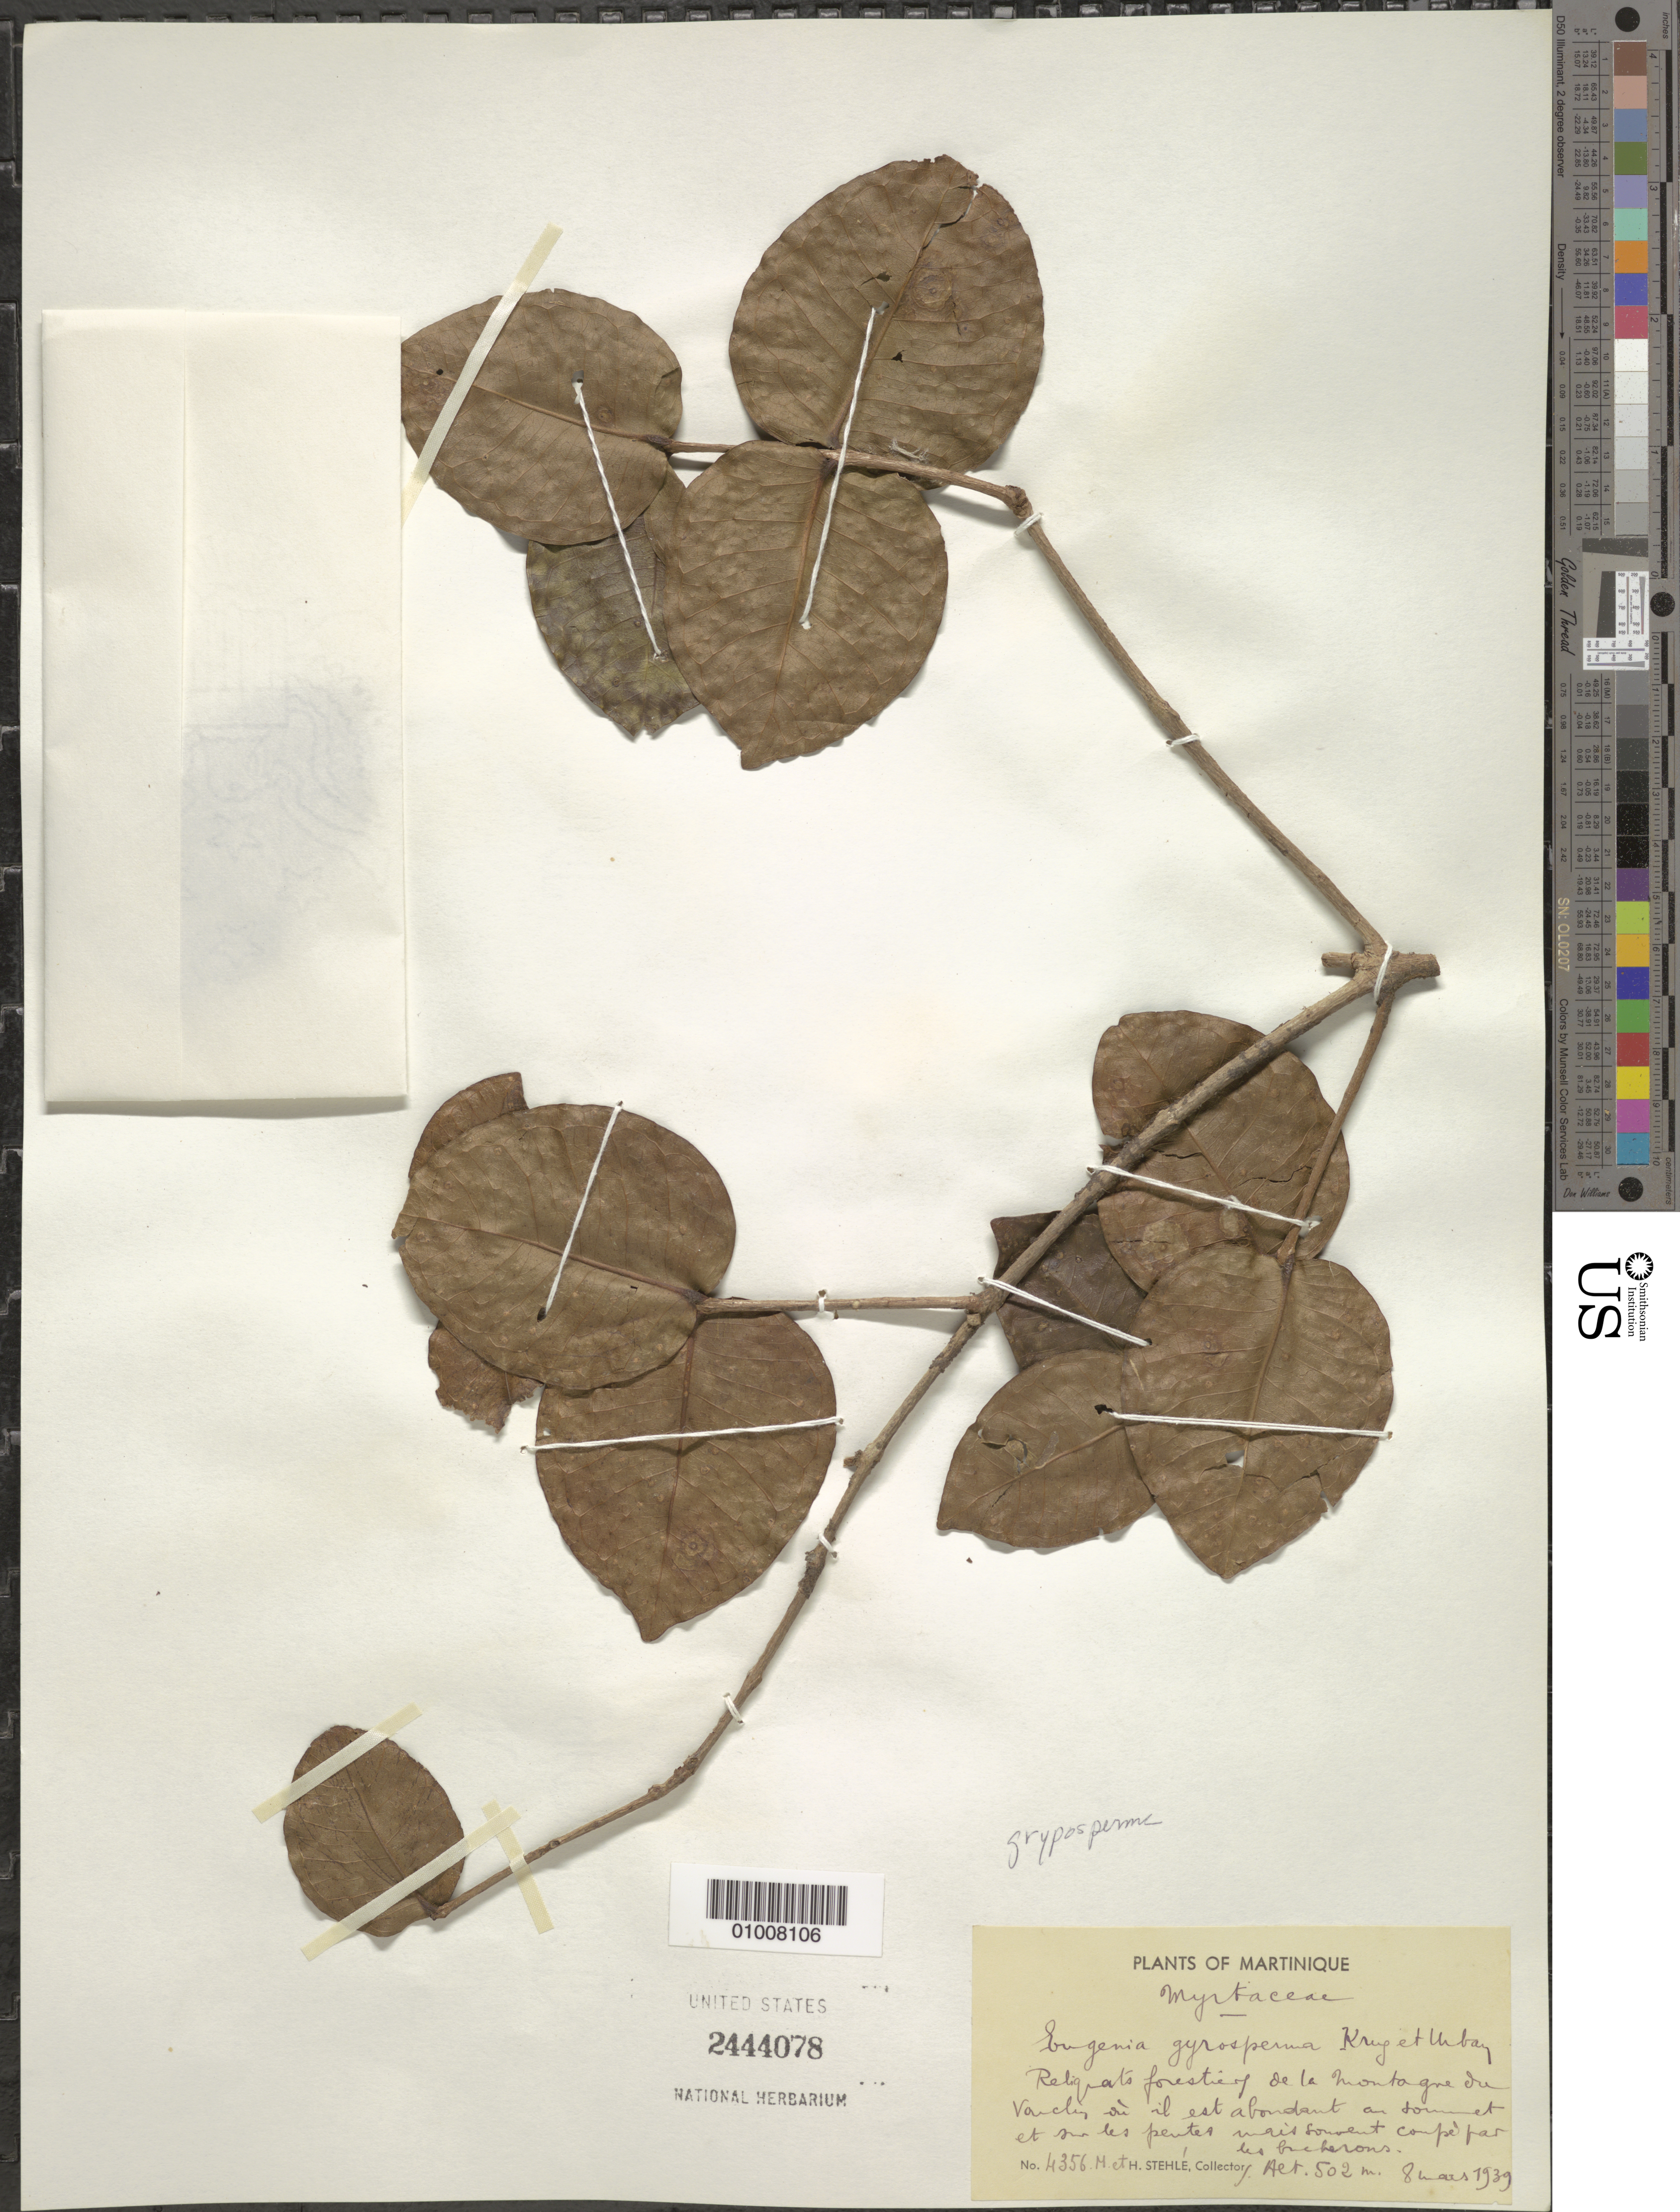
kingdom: Plantae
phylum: Tracheophyta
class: Magnoliopsida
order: Myrtales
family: Myrtaceae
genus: Eugenia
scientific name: Eugenia gryposperma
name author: Krug & Urb.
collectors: H. Stehlé & M. Stehlé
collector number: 4356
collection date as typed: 08 Mar 1939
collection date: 1939-03-08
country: Martinique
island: Martinique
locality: Montagne du Vauclin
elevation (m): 502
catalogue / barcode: US 2444078